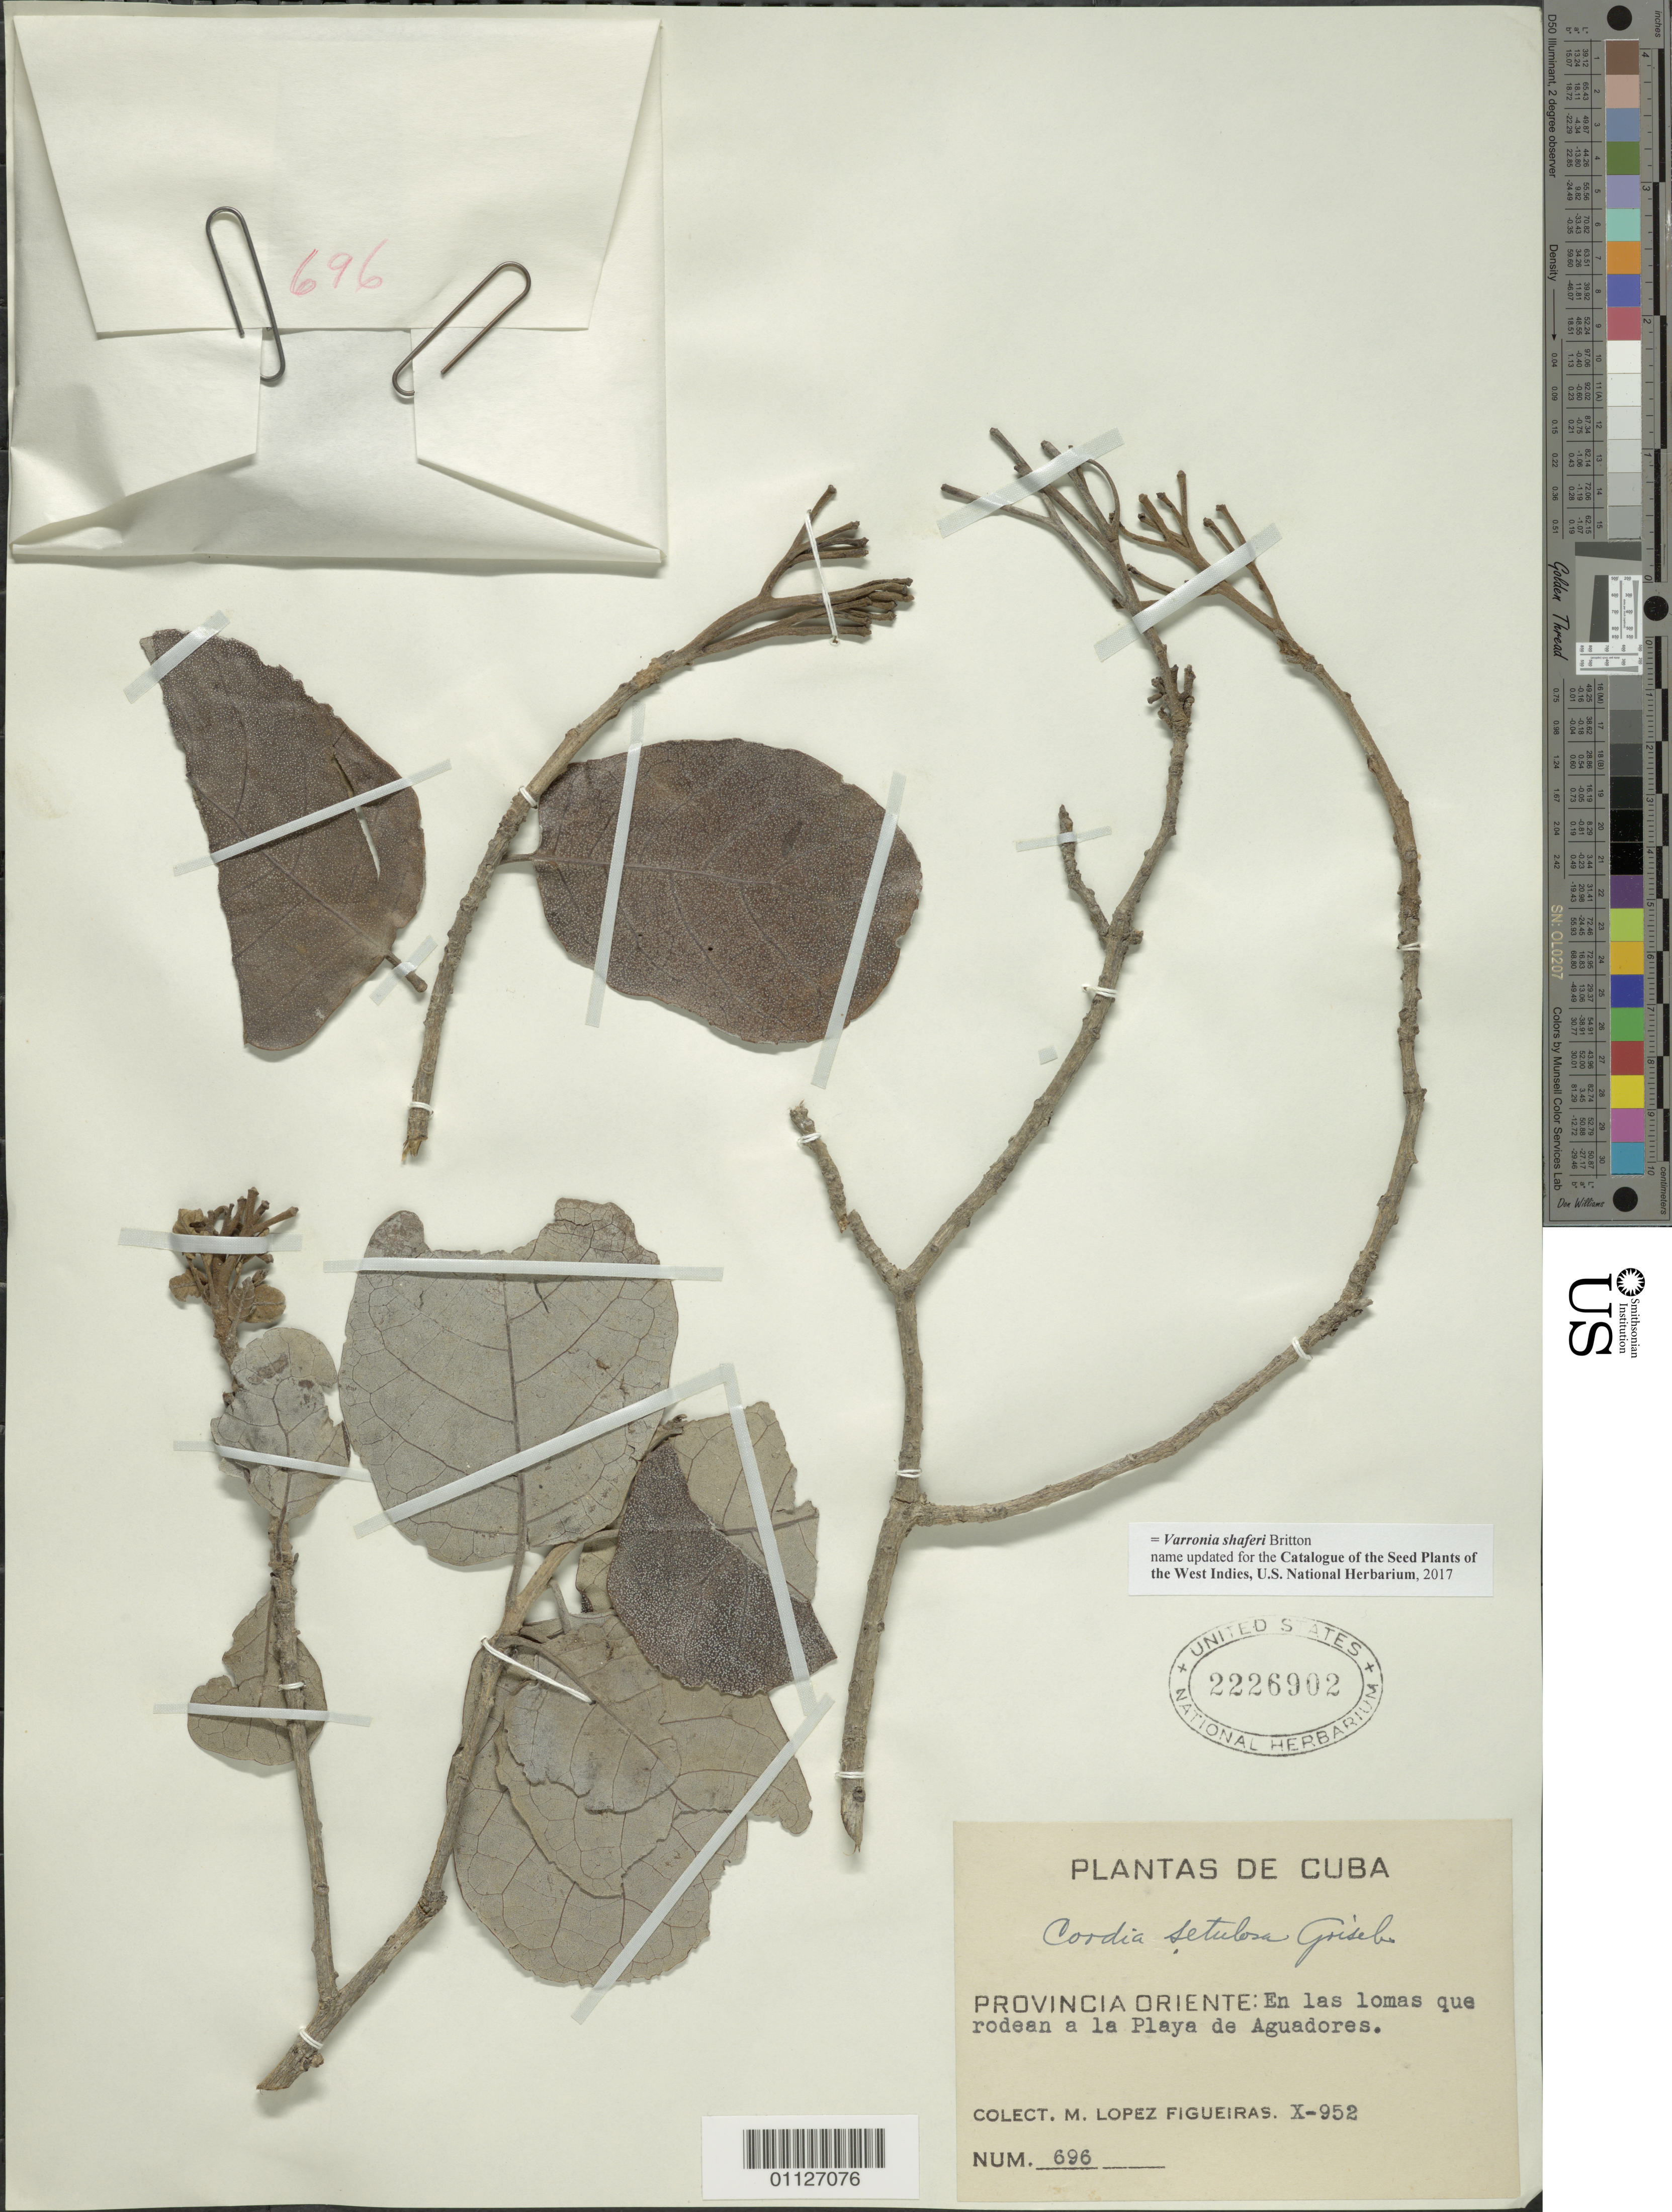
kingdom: Plantae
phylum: Tracheophyta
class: Magnoliopsida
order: Boraginales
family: Cordiaceae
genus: Varronia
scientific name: Varronia shaferi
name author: Britton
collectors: M. López Figueiras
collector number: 696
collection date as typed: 01 Oct 1952 to 31 Oct 1952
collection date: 1952-10-01/1952-10-31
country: Cuba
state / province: Santiago de Cuba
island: Cuba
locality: En las lomas que rodean a la Playa de Aguadores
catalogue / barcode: US 2226902